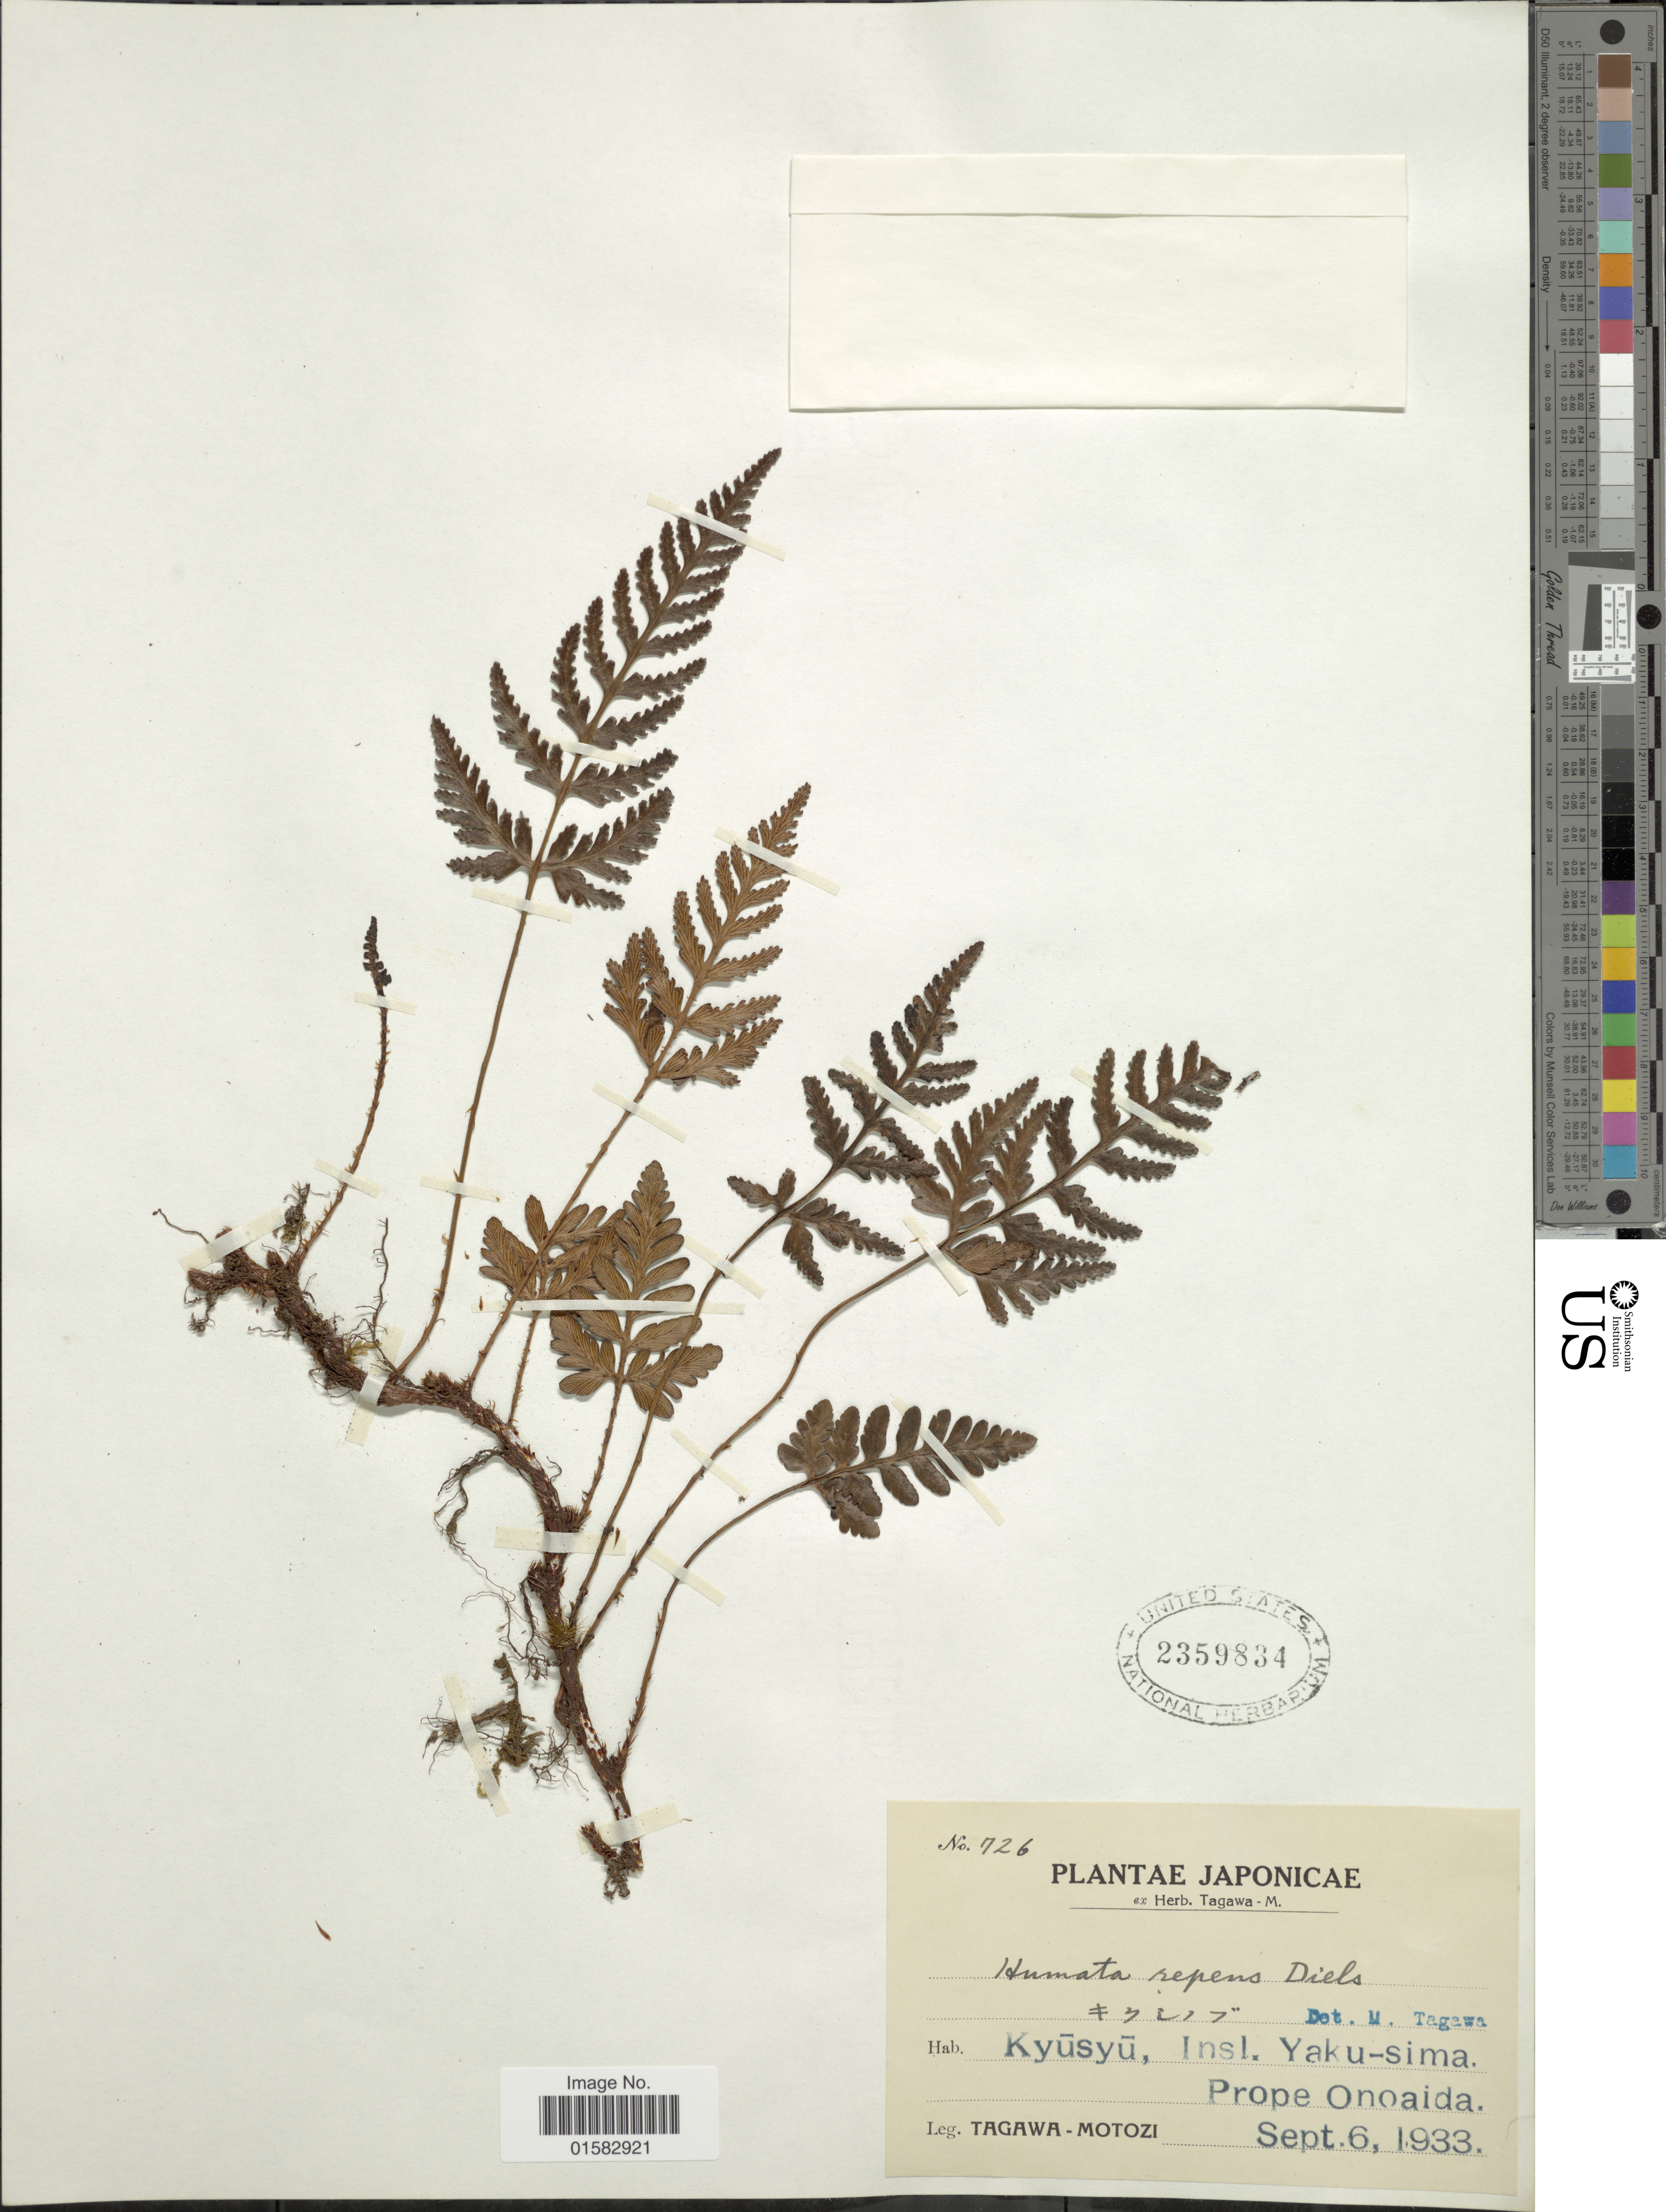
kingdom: Plantae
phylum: Tracheophyta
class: Polypodiopsida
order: Polypodiales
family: Davalliaceae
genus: Davallia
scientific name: Davallia repens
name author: (L. f.) Kuhn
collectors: M. Tagawa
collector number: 726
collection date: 1933-09-06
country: Japan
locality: Kyusyu, Insl. Yaky-sima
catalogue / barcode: US 2359834